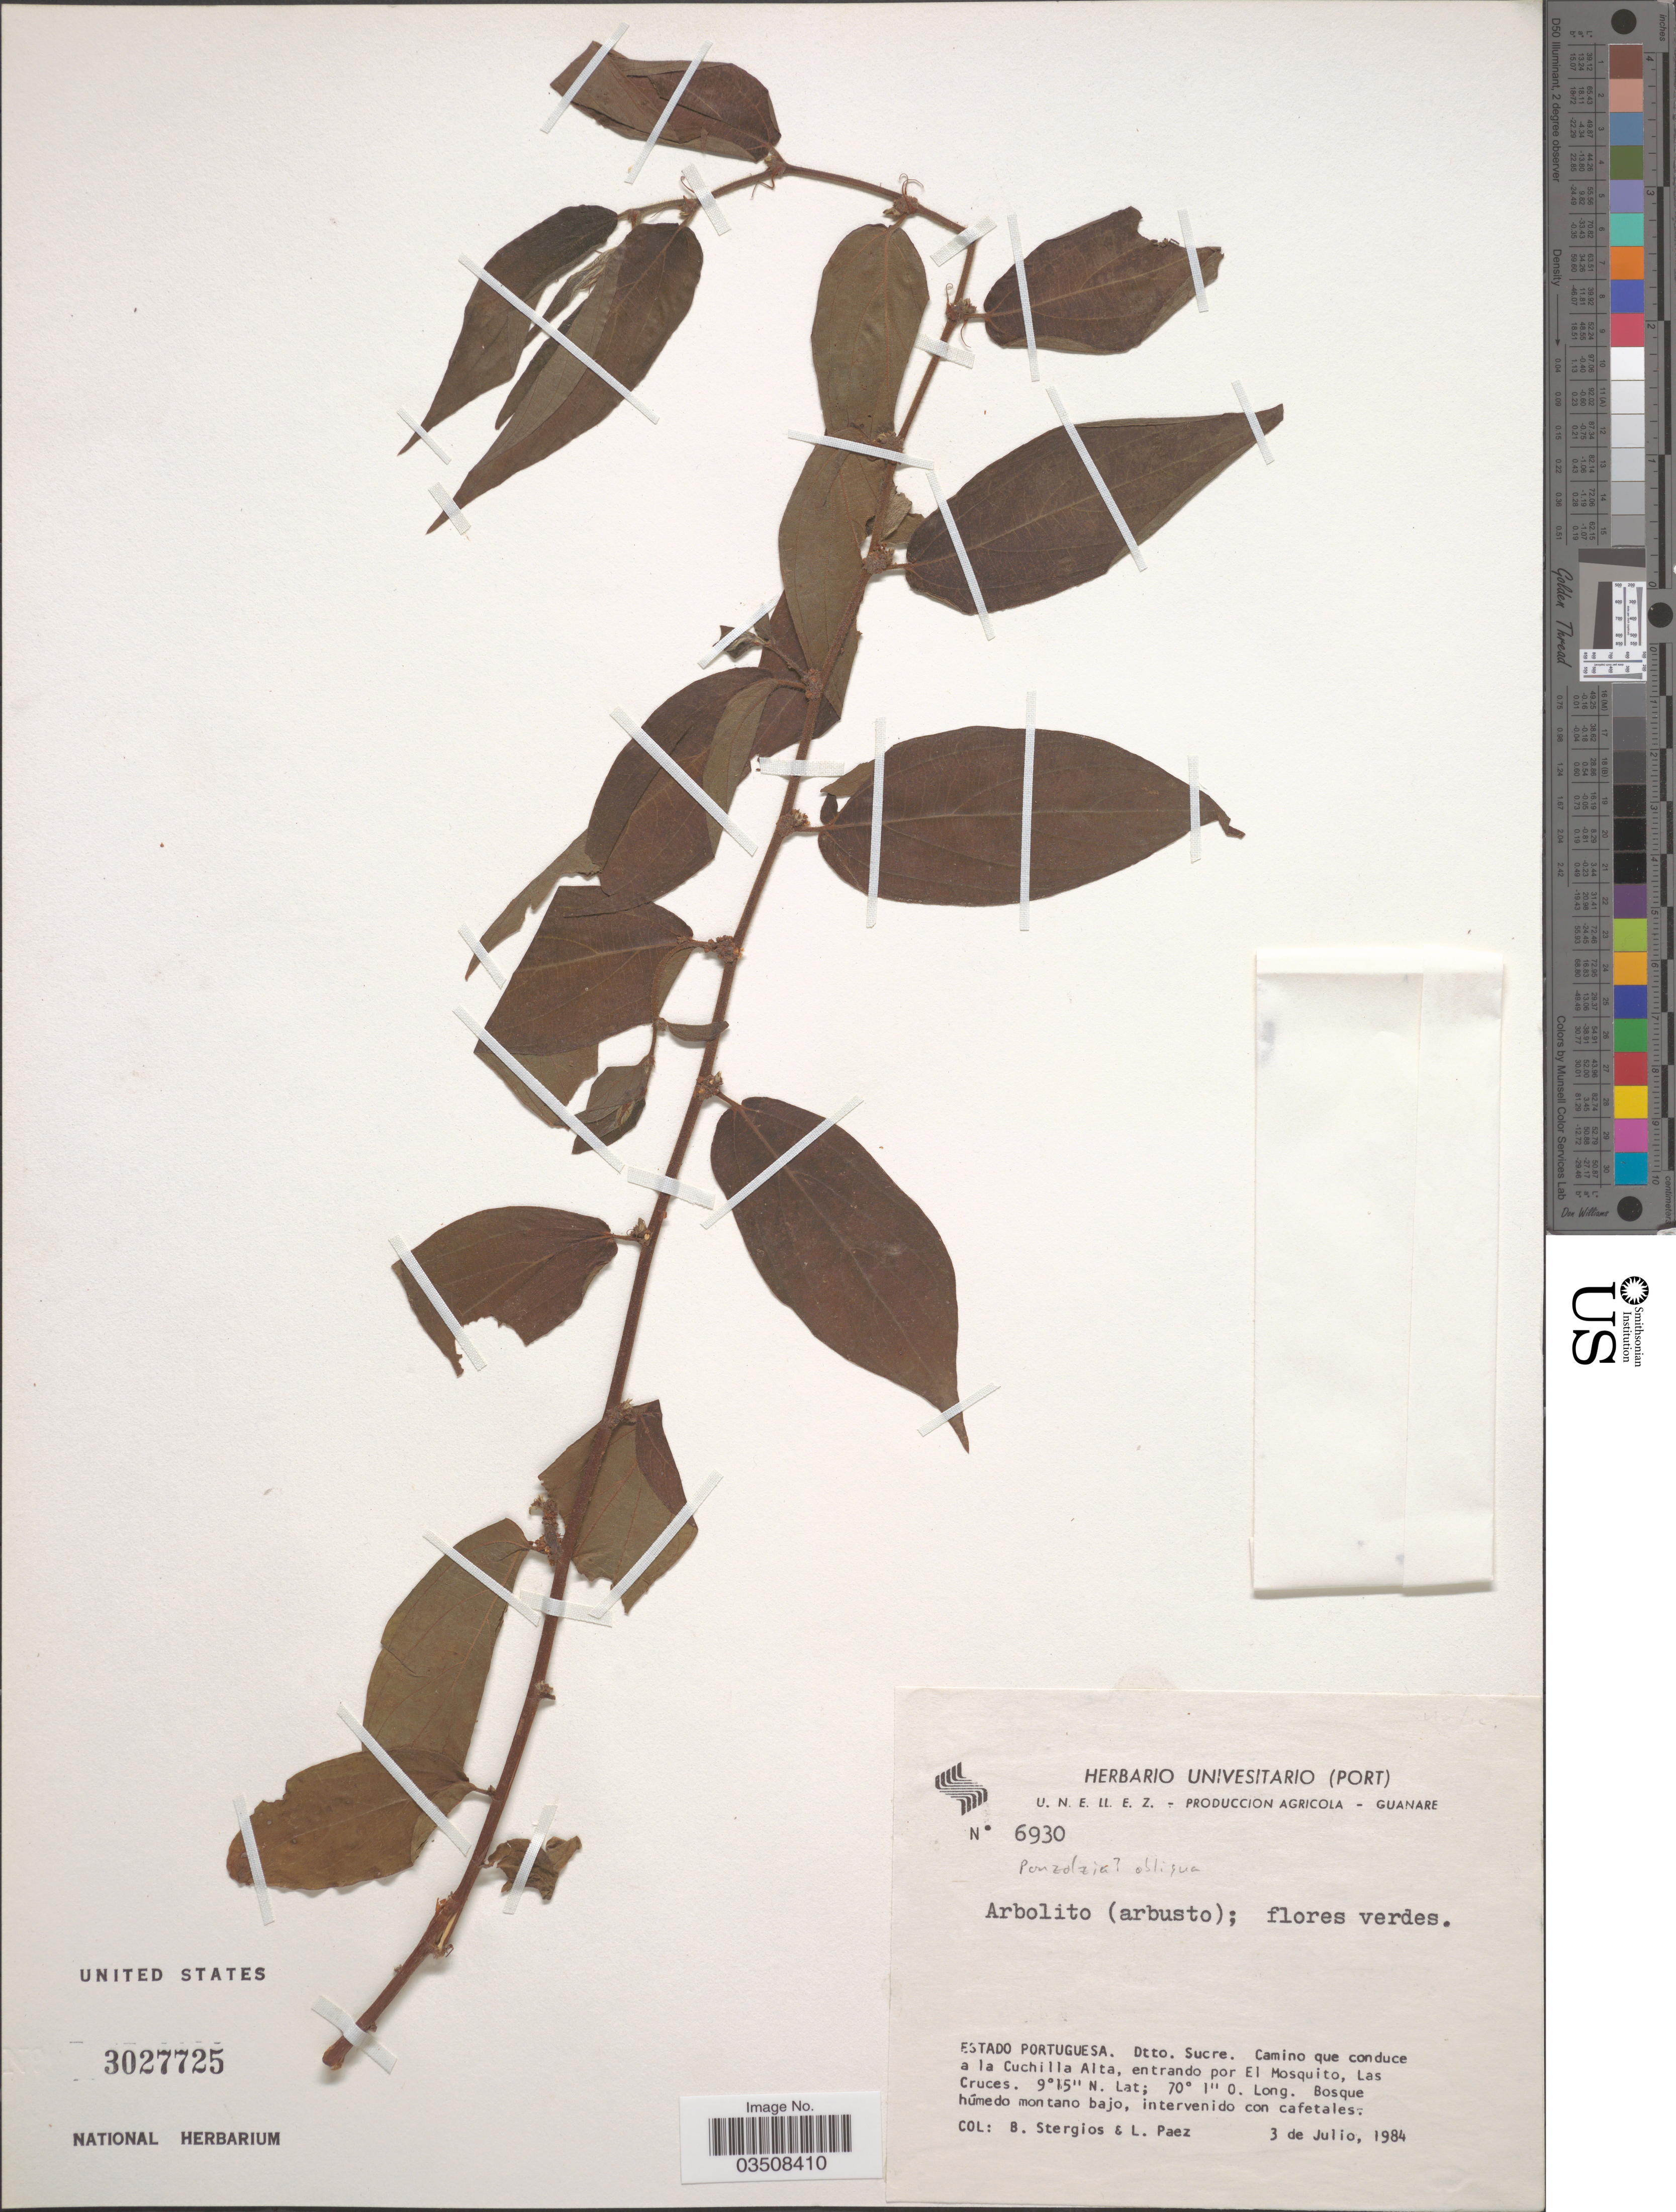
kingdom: Plantae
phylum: Tracheophyta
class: Magnoliopsida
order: Rosales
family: Urticaceae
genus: Pouzolzia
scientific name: Pouzolzia sp.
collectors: B. G. Stergios & L. Paez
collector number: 6930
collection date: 1984-07-03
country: Venezuela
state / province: Portuguesa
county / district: Sucre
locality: Camino que conduce a la Cuchilla Alta, entrando por El Mosquito, Las Cruces.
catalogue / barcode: US 3027725